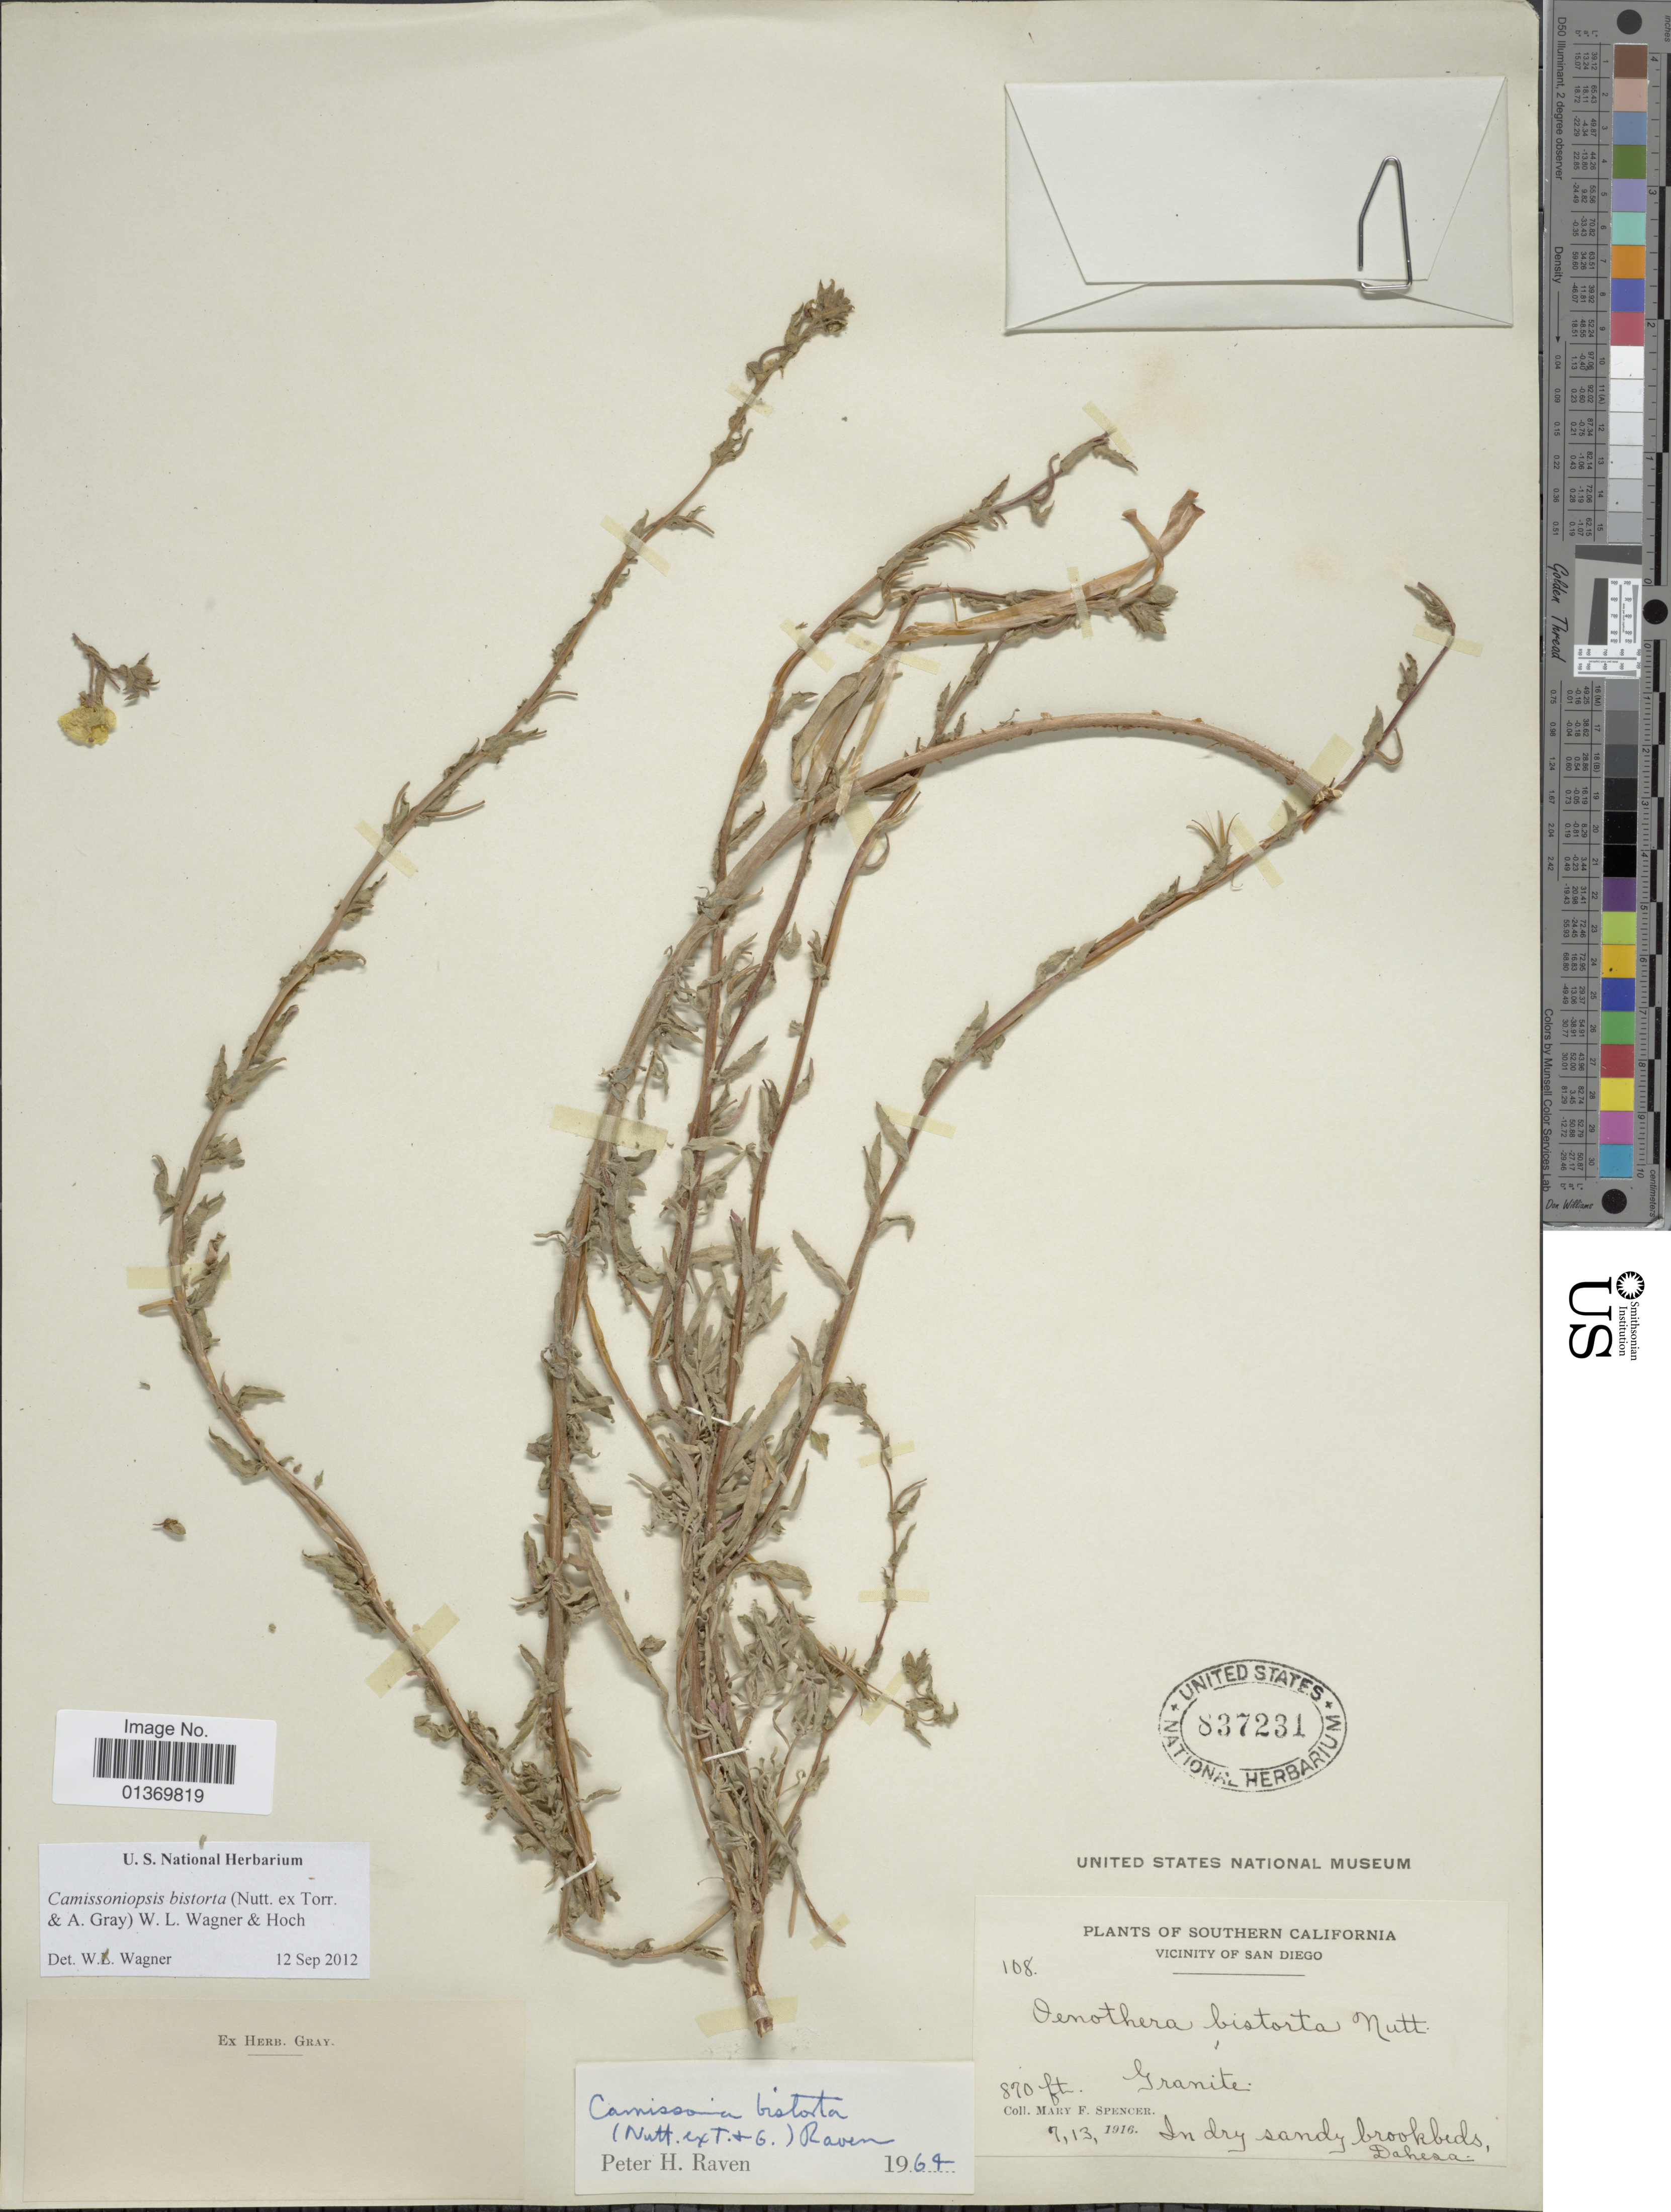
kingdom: Plantae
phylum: Tracheophyta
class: Magnoliopsida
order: Myrtales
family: Onagraceae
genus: Camissoniopsis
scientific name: Camissoniopsis bistorta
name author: (Nutt. ex Torr. & A. Gray) W.L. Wagner & Hoch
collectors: M. Spencer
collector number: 108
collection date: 1916-07-13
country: United States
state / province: California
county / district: San Diego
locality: Southern California, Vicinity of San Diego, in dry sandy brookbeds, Daheza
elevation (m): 265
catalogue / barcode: US 837231